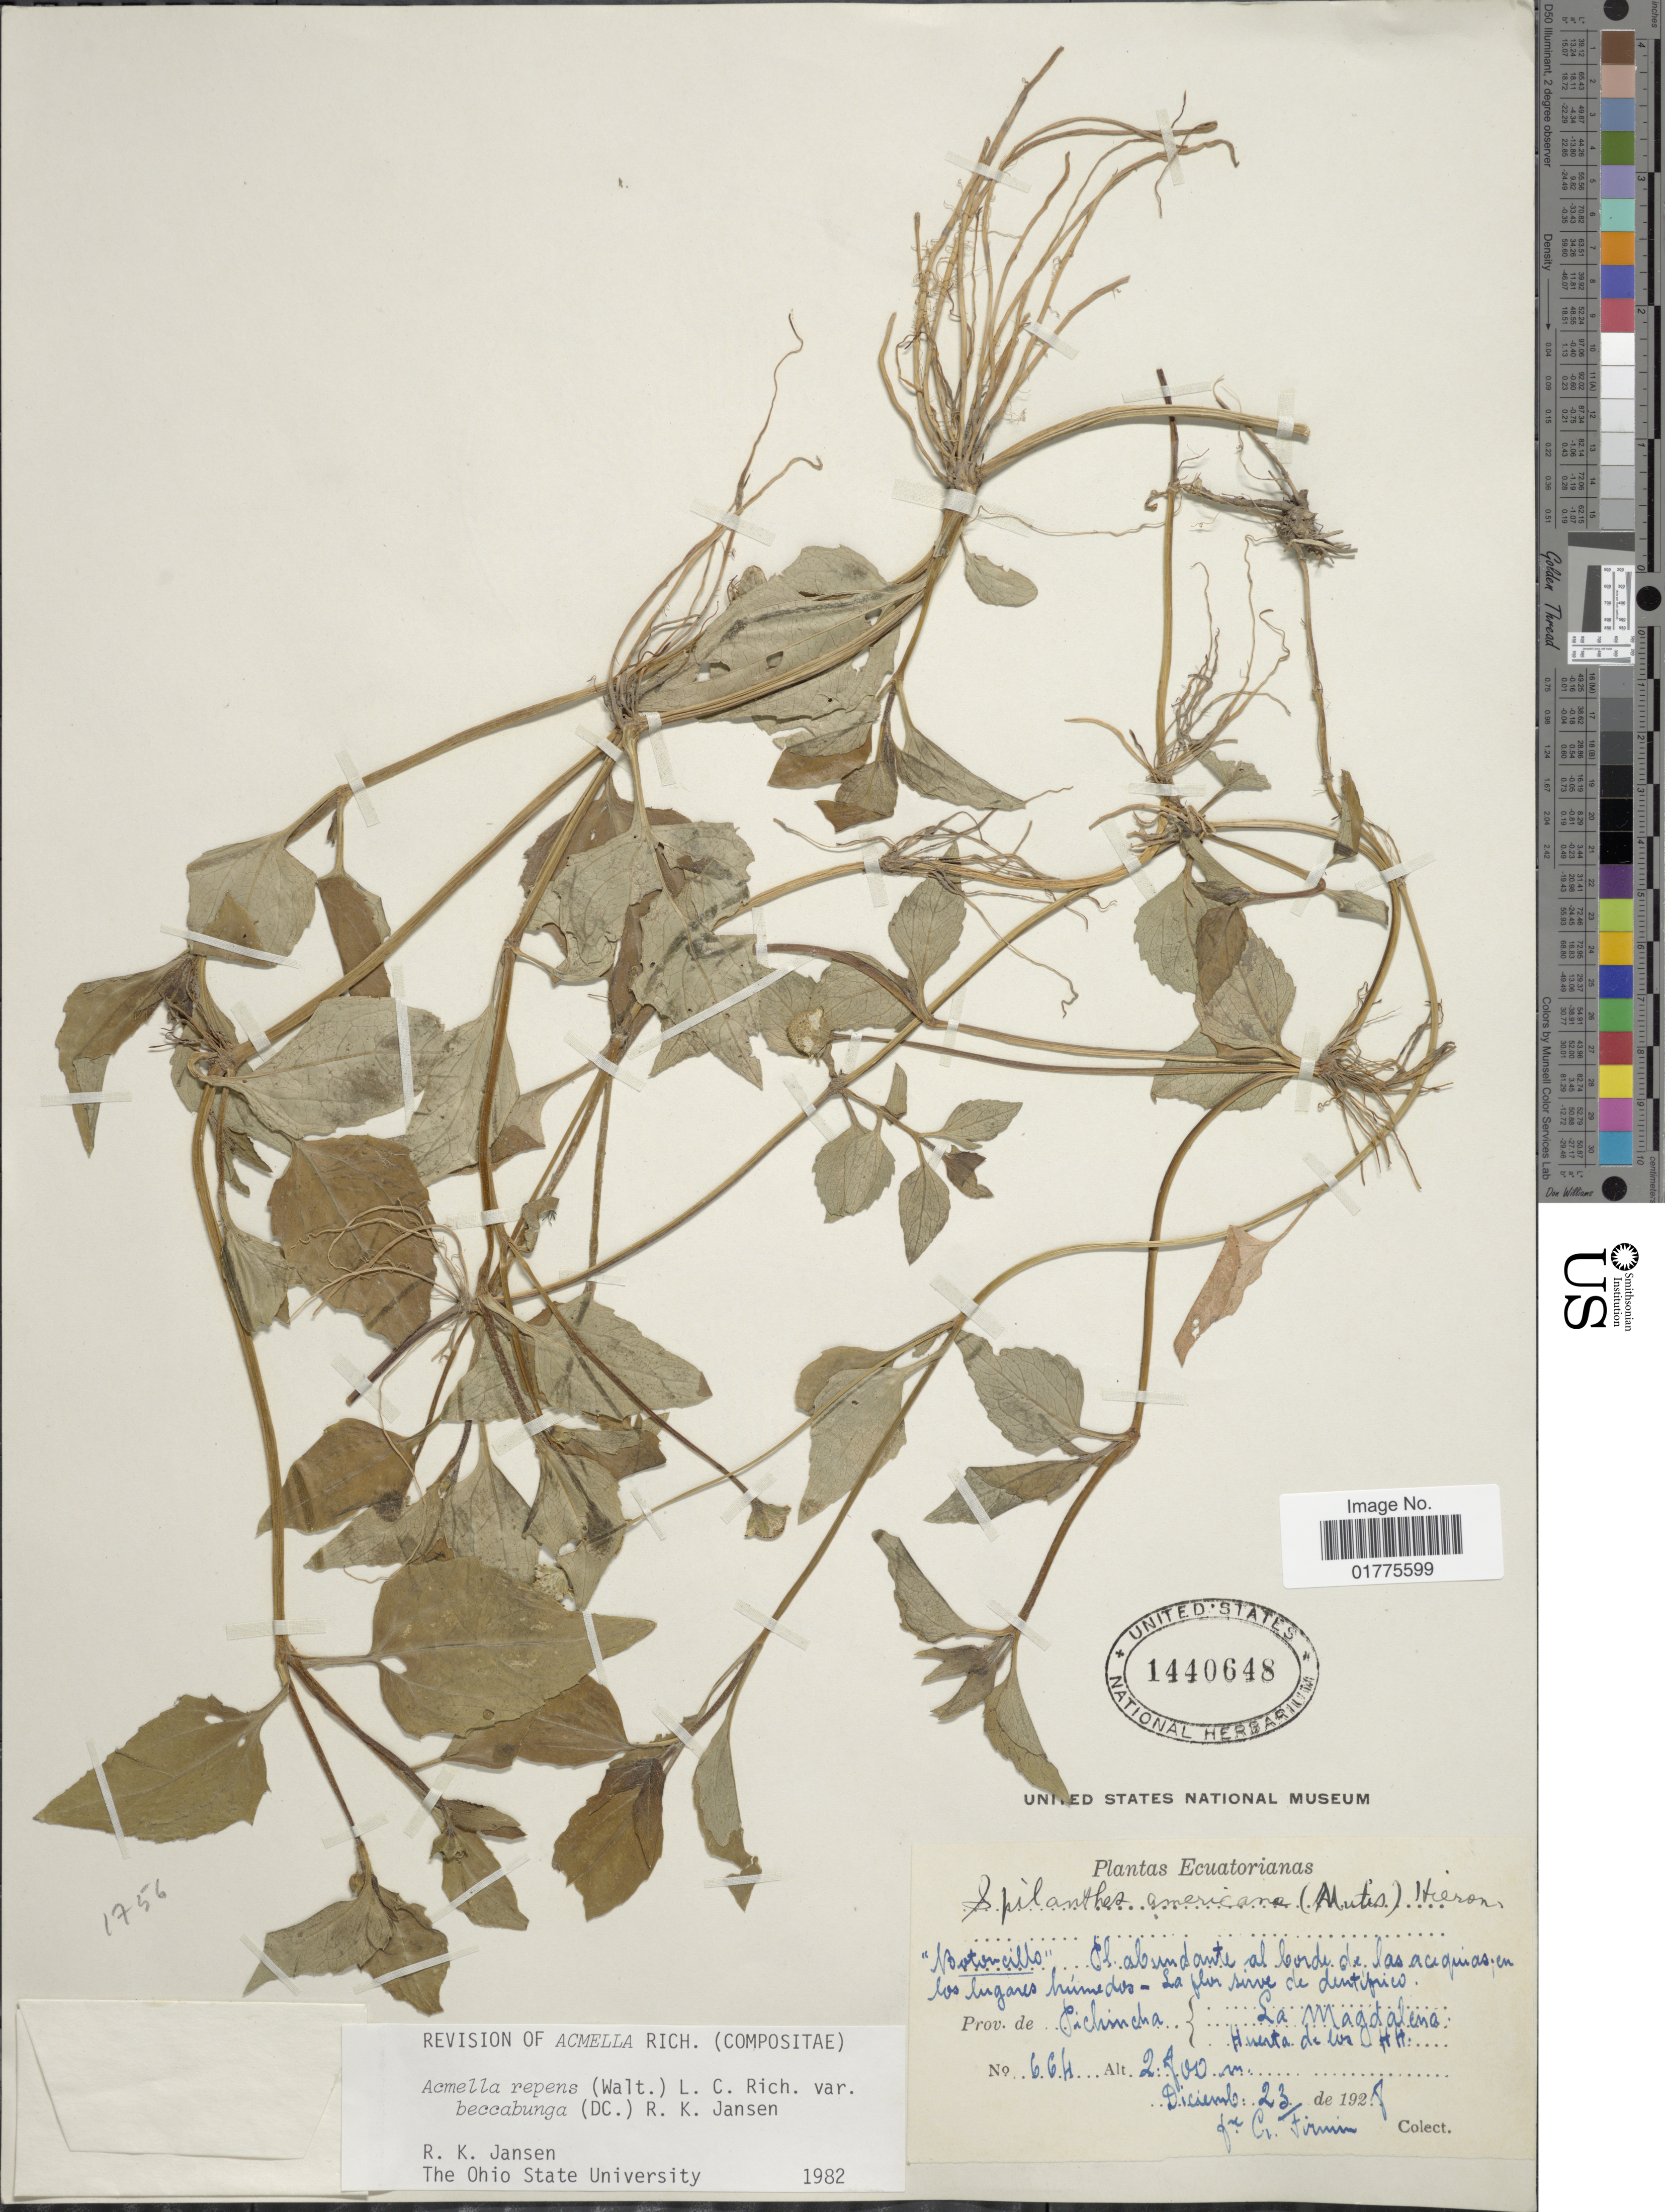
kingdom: Plantae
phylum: Tracheophyta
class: Magnoliopsida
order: Asterales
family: Asteraceae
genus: Acmella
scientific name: Acmella repens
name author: (Walter) Rich.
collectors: F. Firmin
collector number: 664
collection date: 1928-12-23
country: Ecuador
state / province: Pichincha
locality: La Magdalena, Huerta de los OHH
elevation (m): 2800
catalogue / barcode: US 1440648